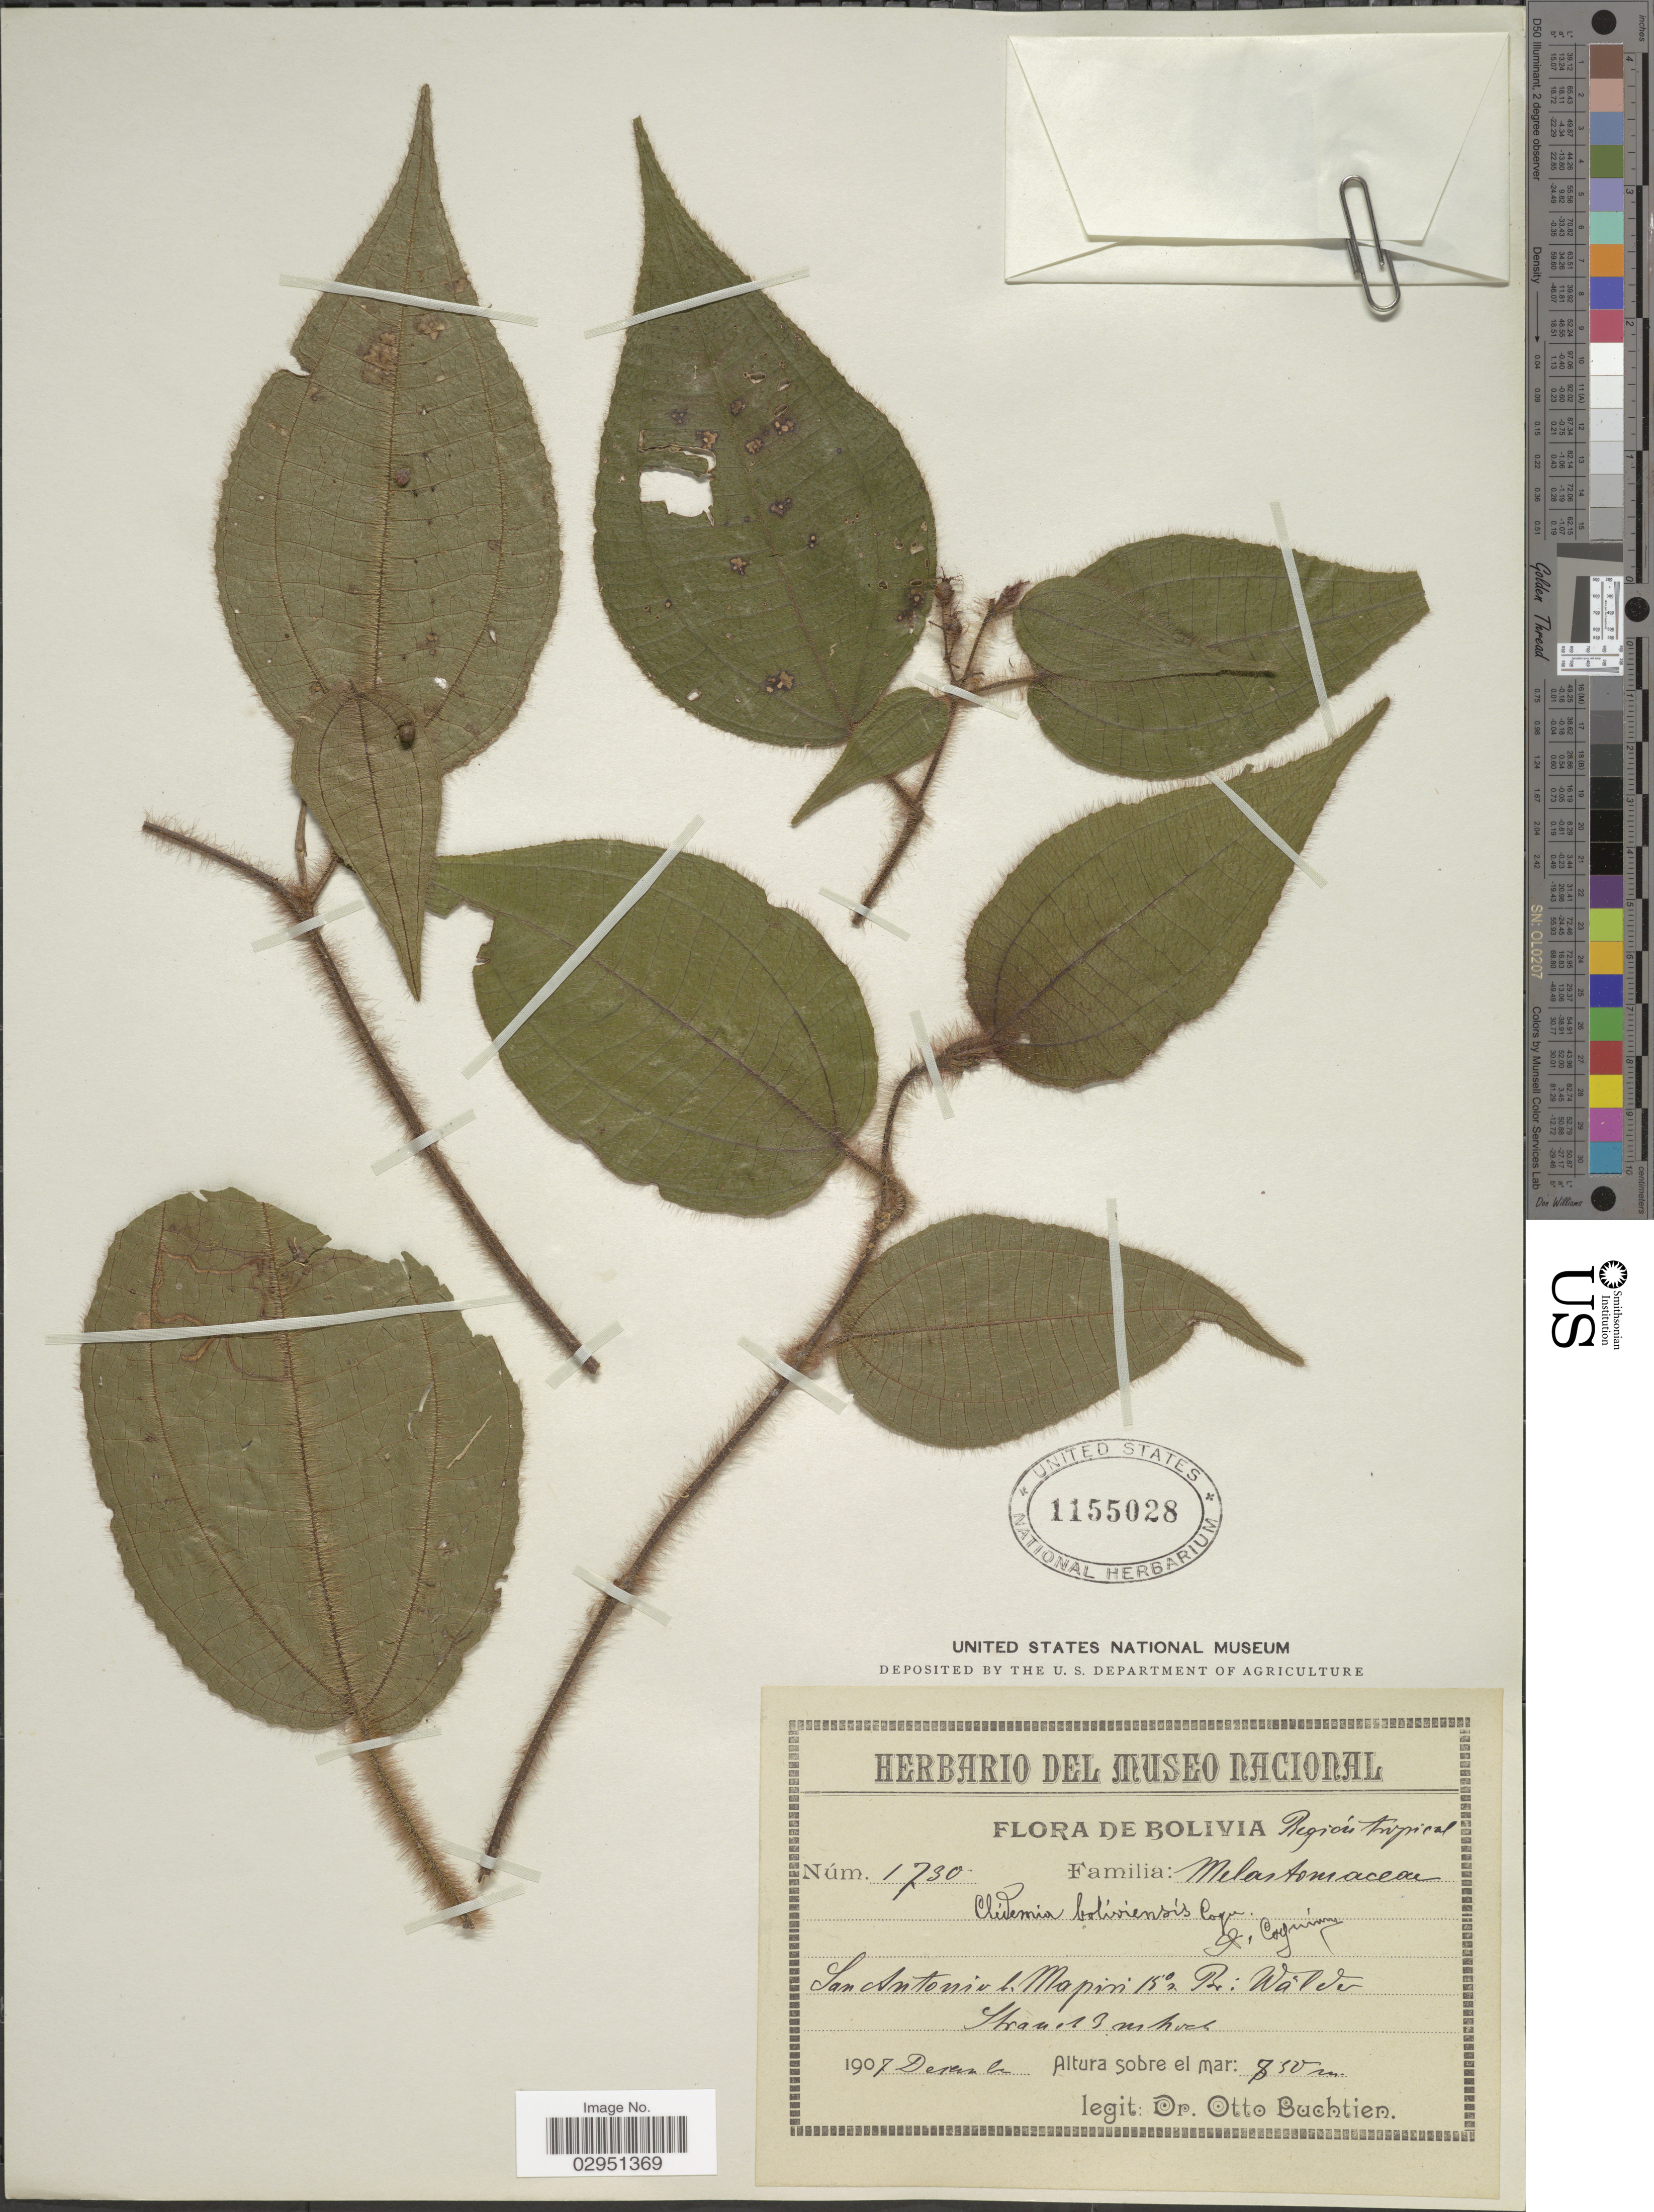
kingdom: Plantae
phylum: Tracheophyta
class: Magnoliopsida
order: Myrtales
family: Melastomataceae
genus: Ossaea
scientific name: Ossaea boliviensis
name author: (Cogn.) Gleason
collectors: O. Buchtien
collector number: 1730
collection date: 1907-12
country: Bolivia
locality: Región tropical, San Antonio b. Mapiri. 15° n Br.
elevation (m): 850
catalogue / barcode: US 1155028